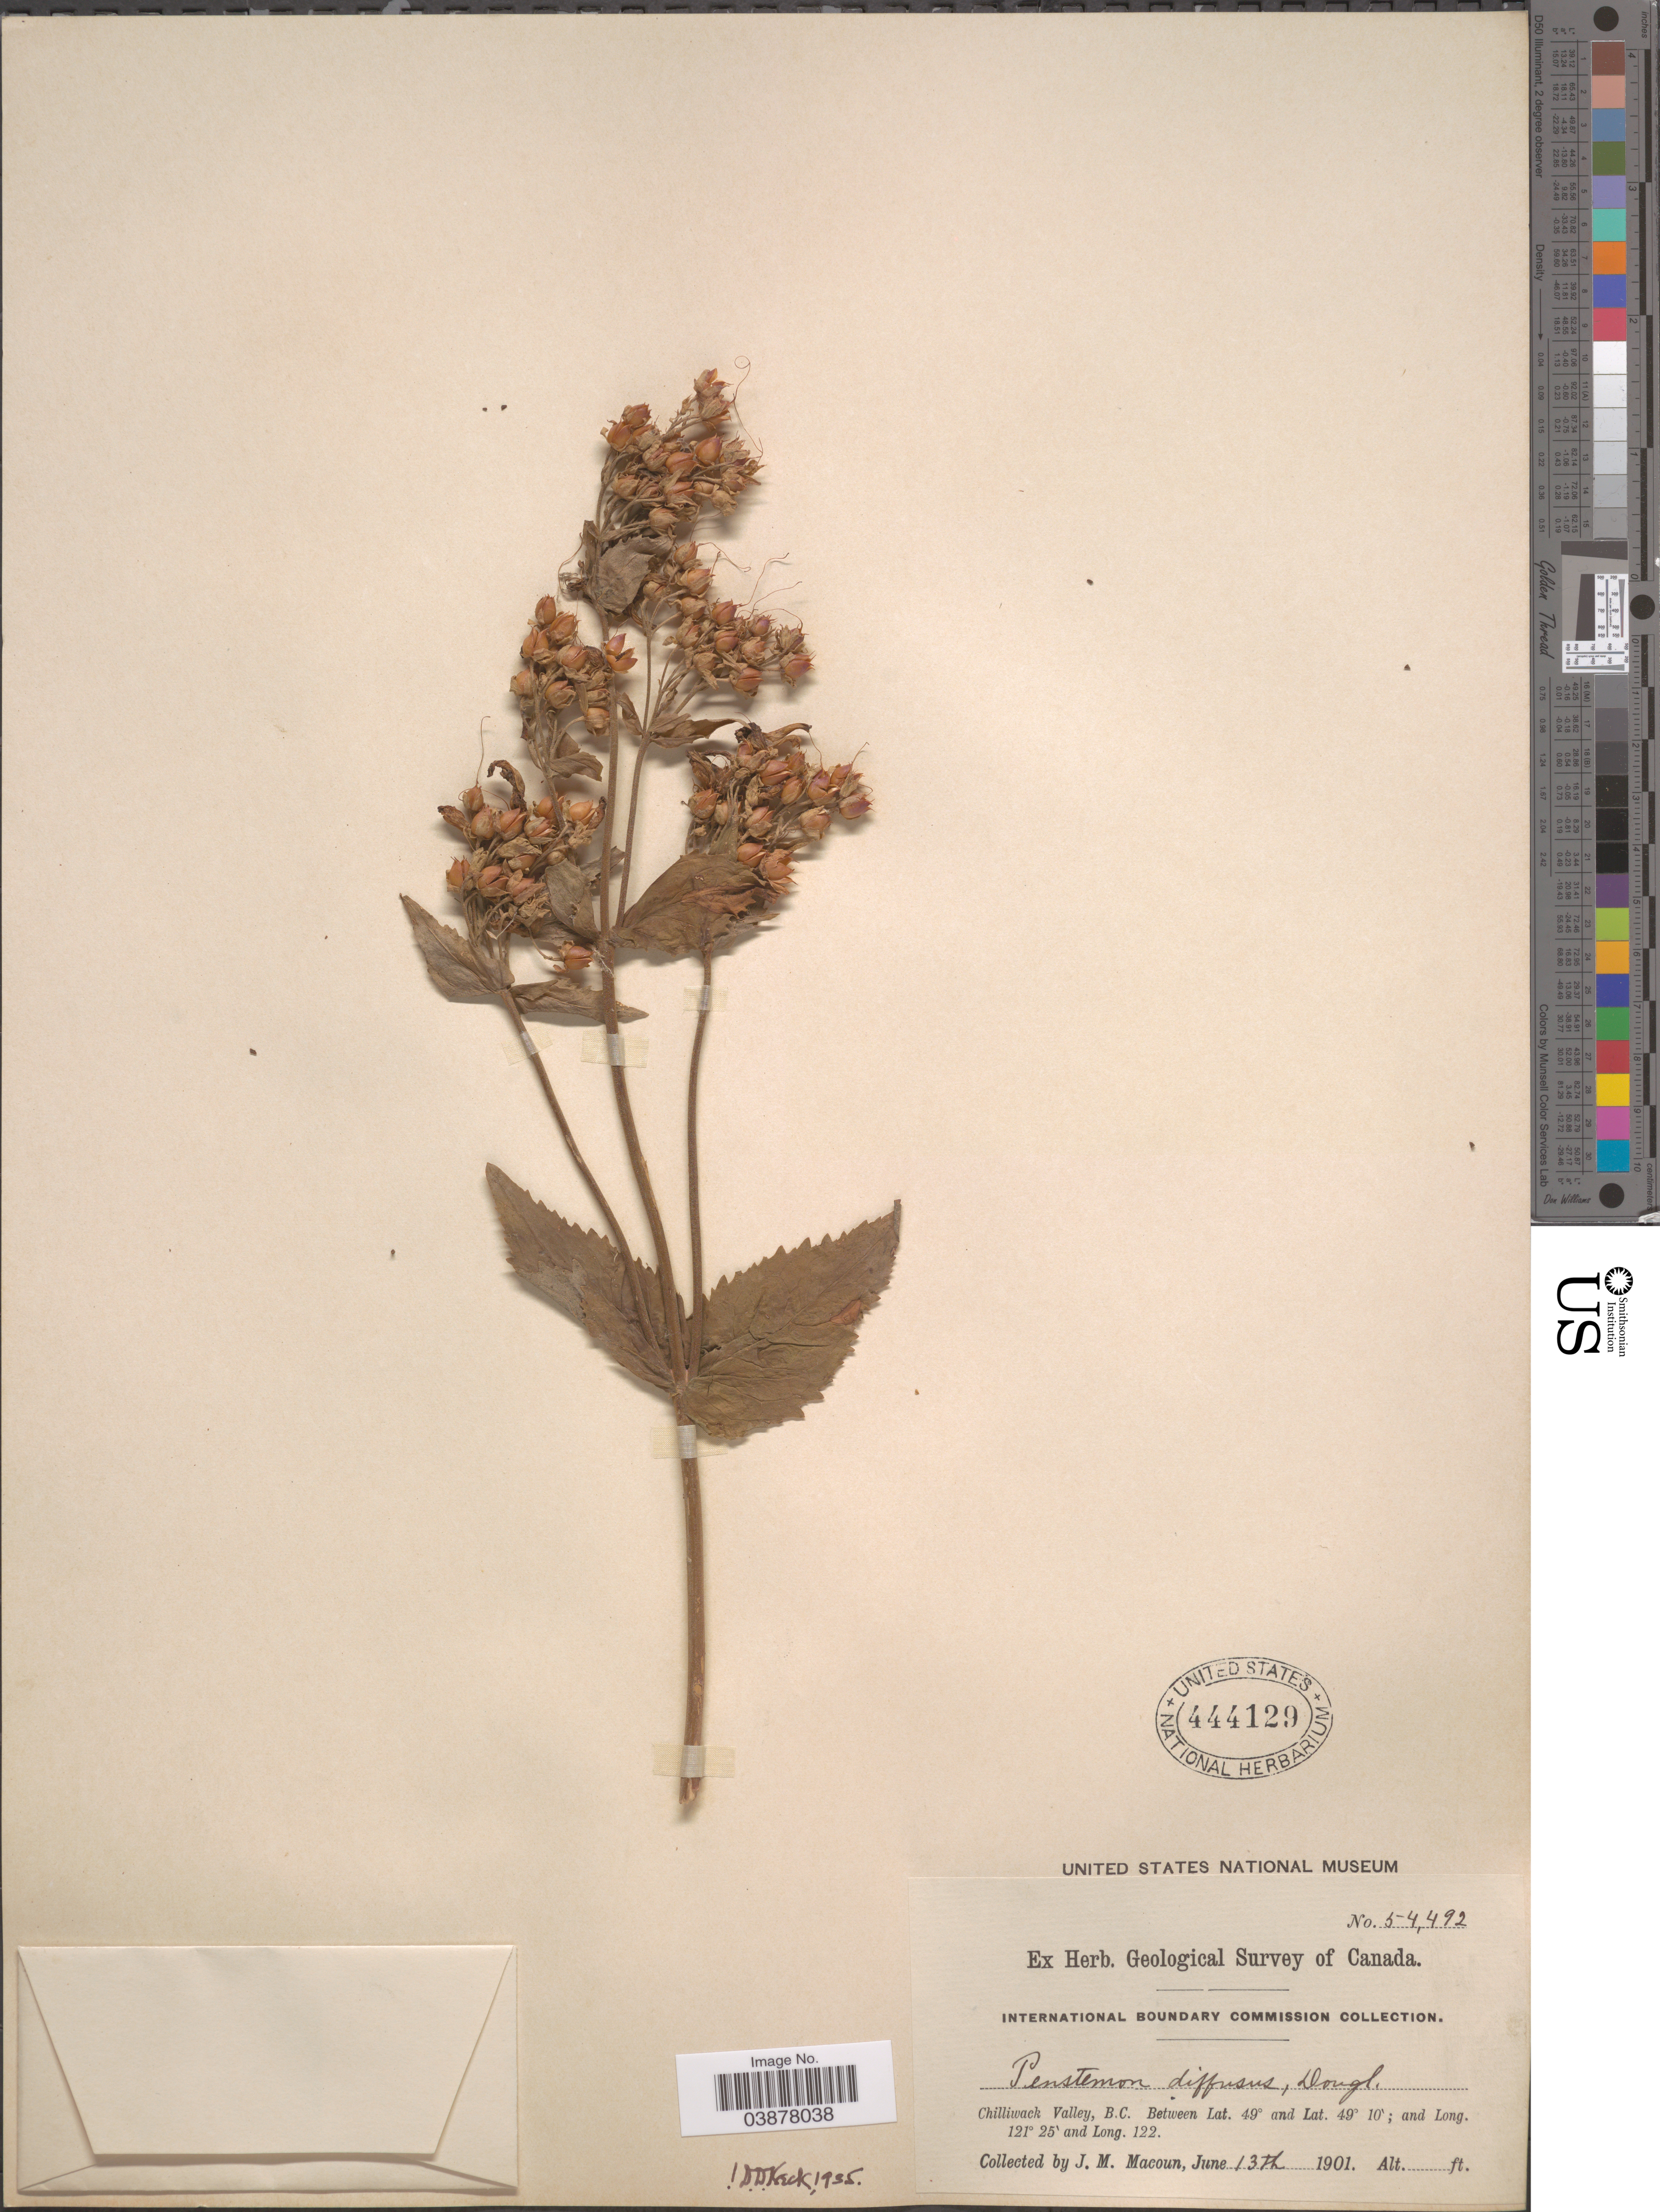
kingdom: Plantae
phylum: Tracheophyta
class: Magnoliopsida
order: Lamiales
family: Plantaginaceae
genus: Penstemon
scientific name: Penstemon serrulatus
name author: Menzies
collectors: J. M. Macoun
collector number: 54492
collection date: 1901-06-13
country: Canada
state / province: British Columbia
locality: Chilliwack Valley, B.C.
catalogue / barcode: US 444129